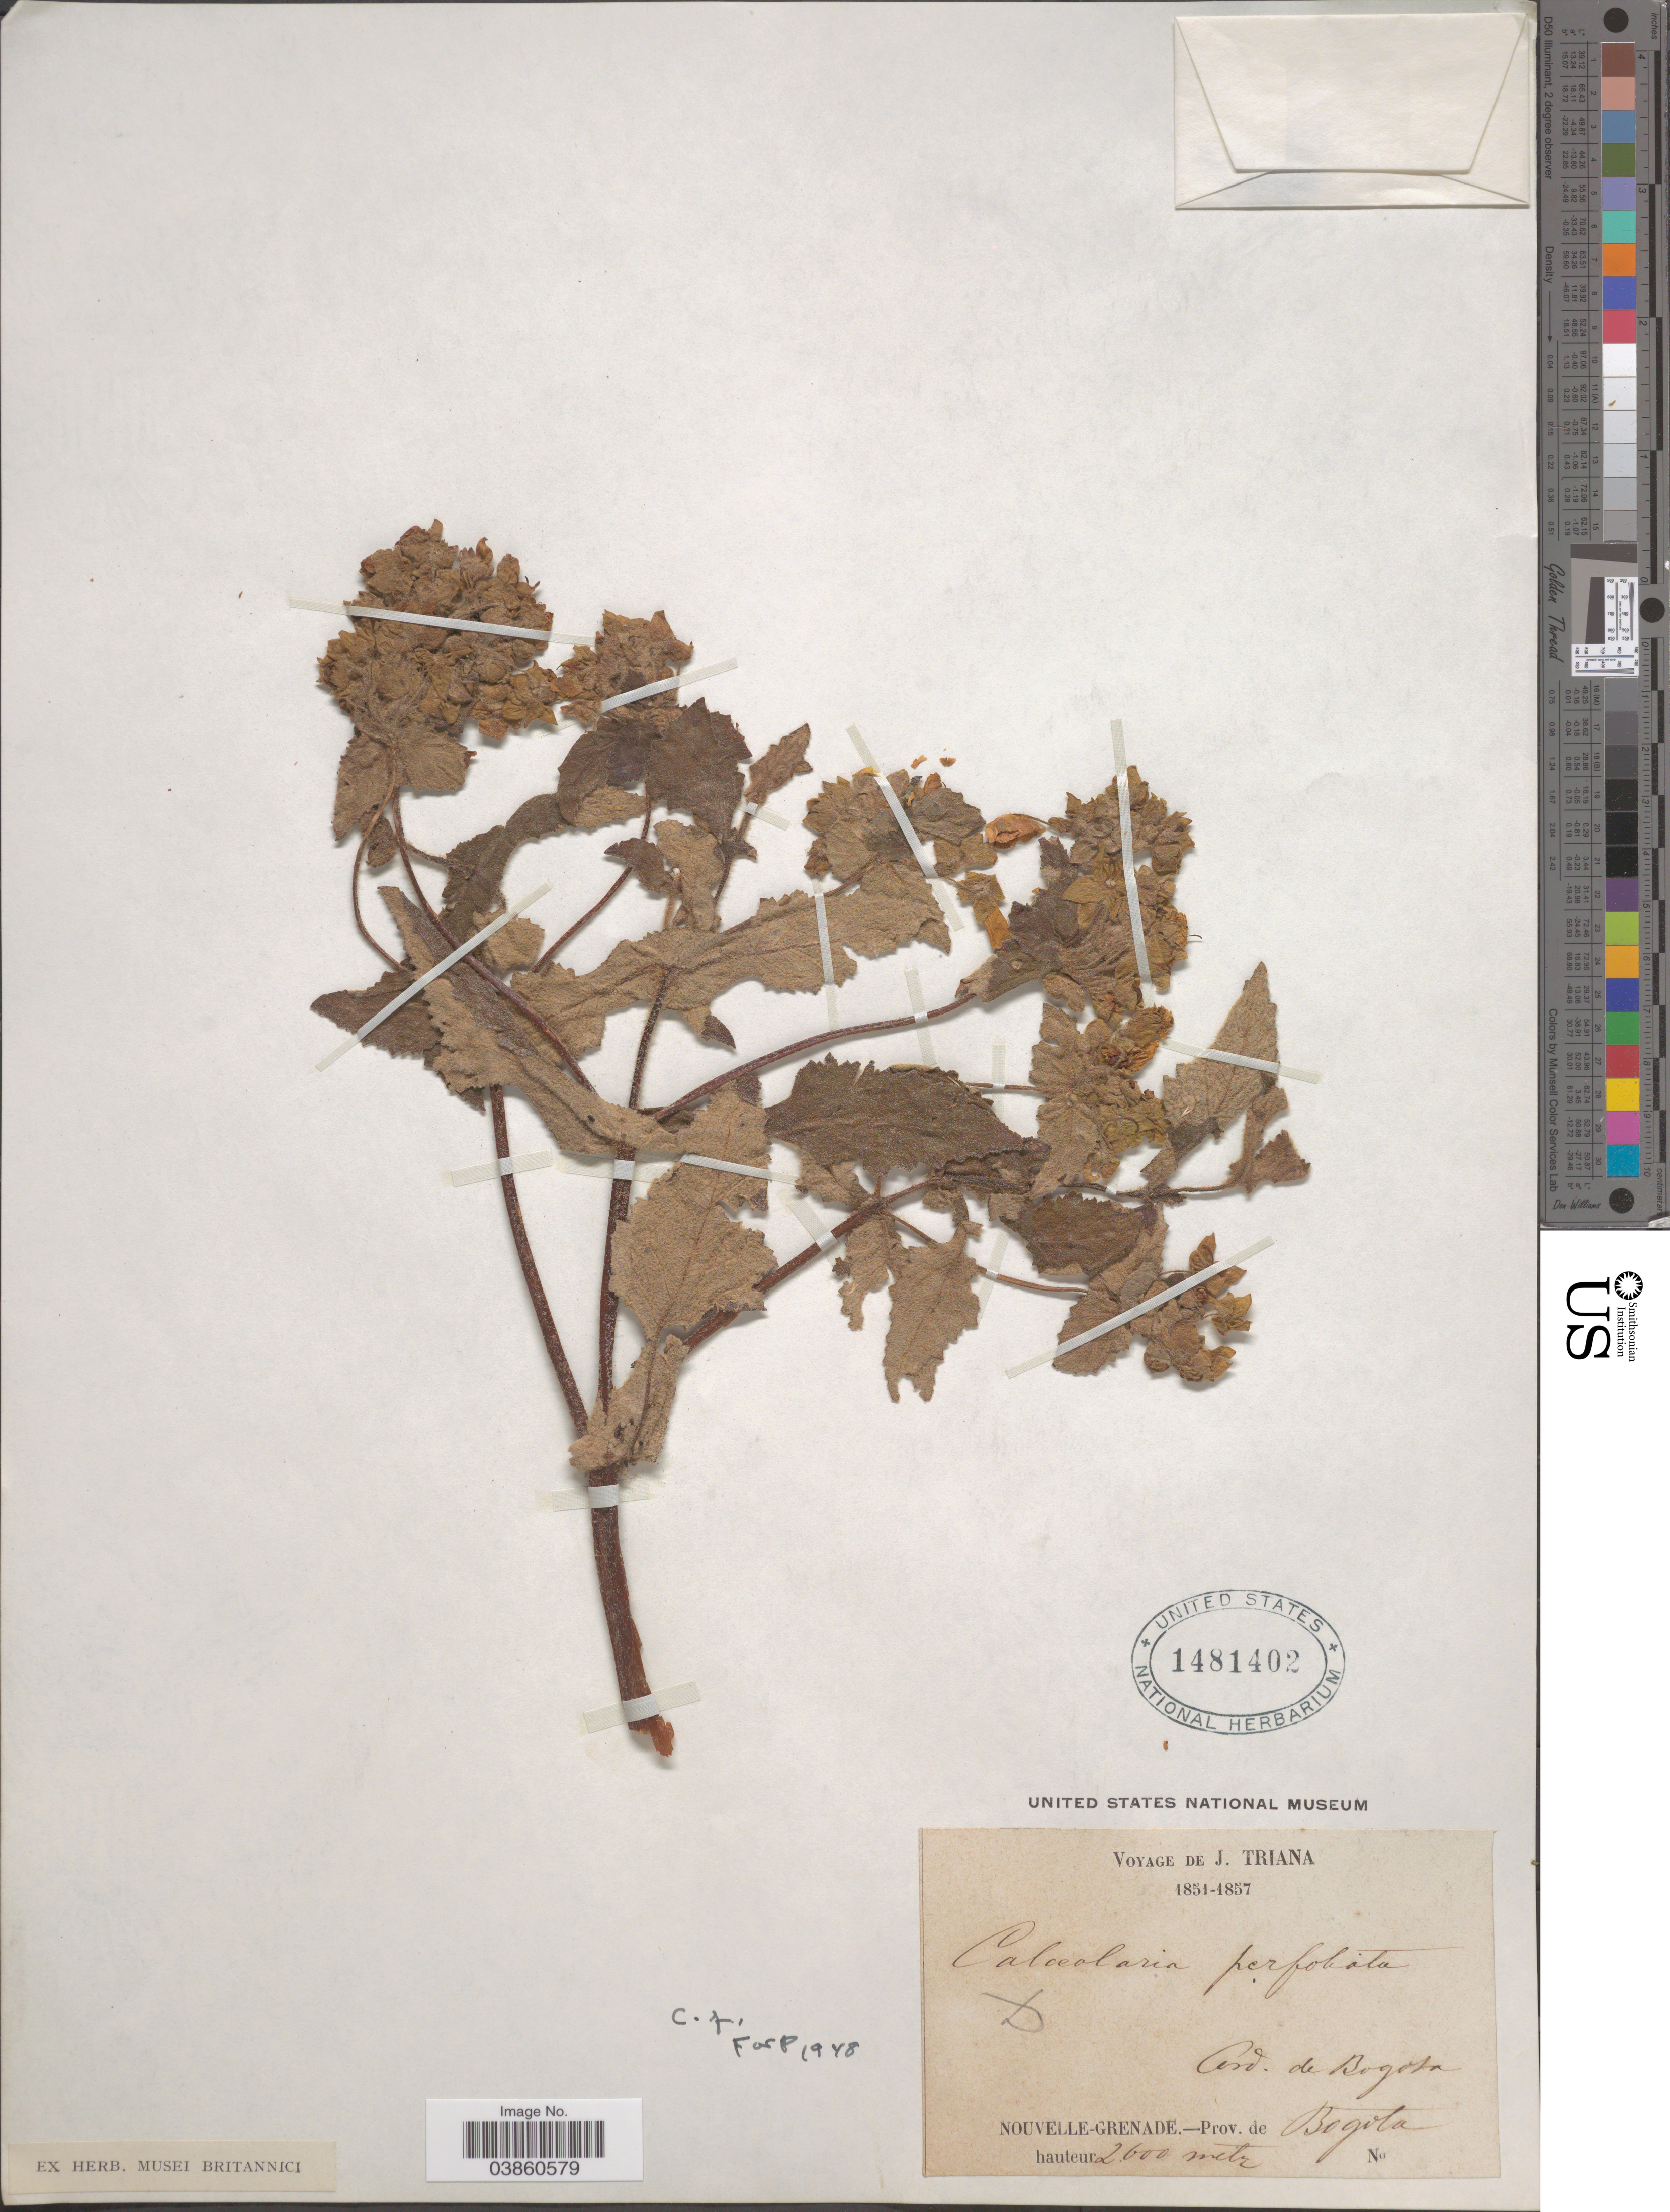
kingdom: Plantae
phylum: Tracheophyta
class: Magnoliopsida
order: Lamiales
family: Calceolariaceae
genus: Calceolaria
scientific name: Calceolaria perfoliata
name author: L. f.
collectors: J. Triana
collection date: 1851/1857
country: Colombia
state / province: Bogota D.C.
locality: Cord. de Bogota. Nouvelle-Grenade.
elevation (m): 2600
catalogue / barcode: US 1481402